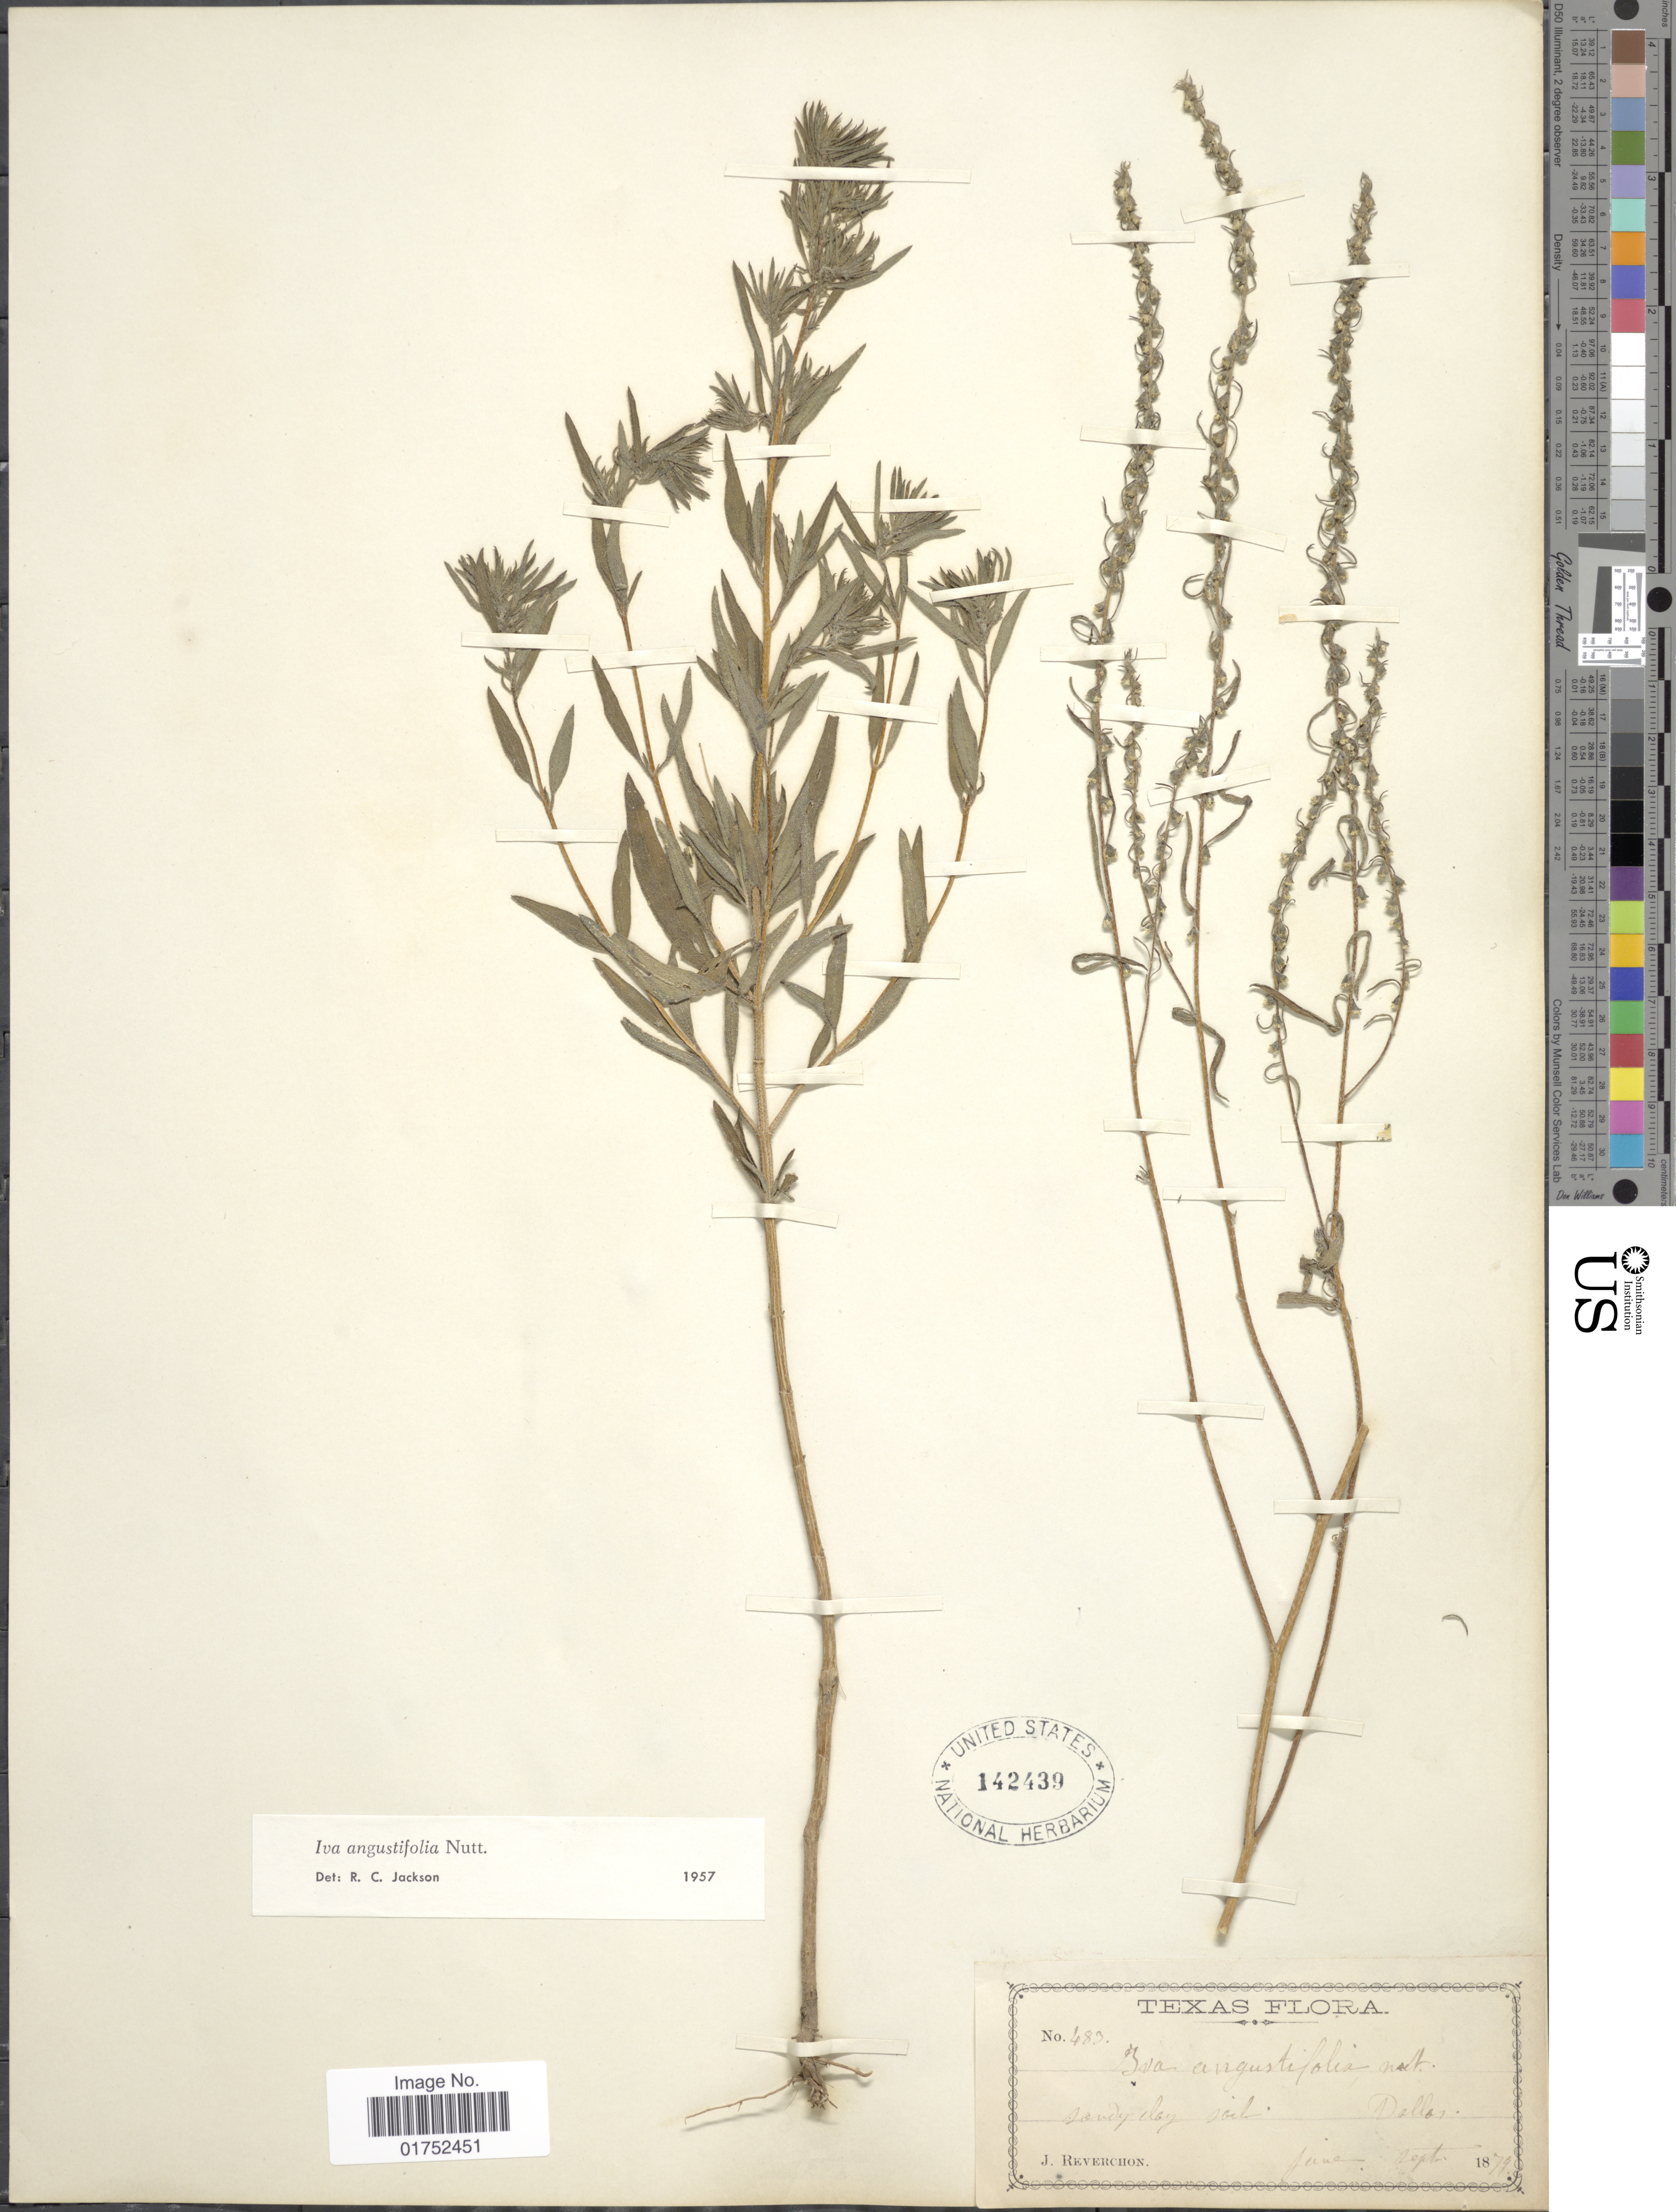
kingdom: Plantae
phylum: Tracheophyta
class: Magnoliopsida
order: Asterales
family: Asteraceae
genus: Iva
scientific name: Iva angustifolia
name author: Nutt.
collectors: J. Reverchon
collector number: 483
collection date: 1879-06/1879-09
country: United States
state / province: Texas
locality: Dallas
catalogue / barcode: US 142439